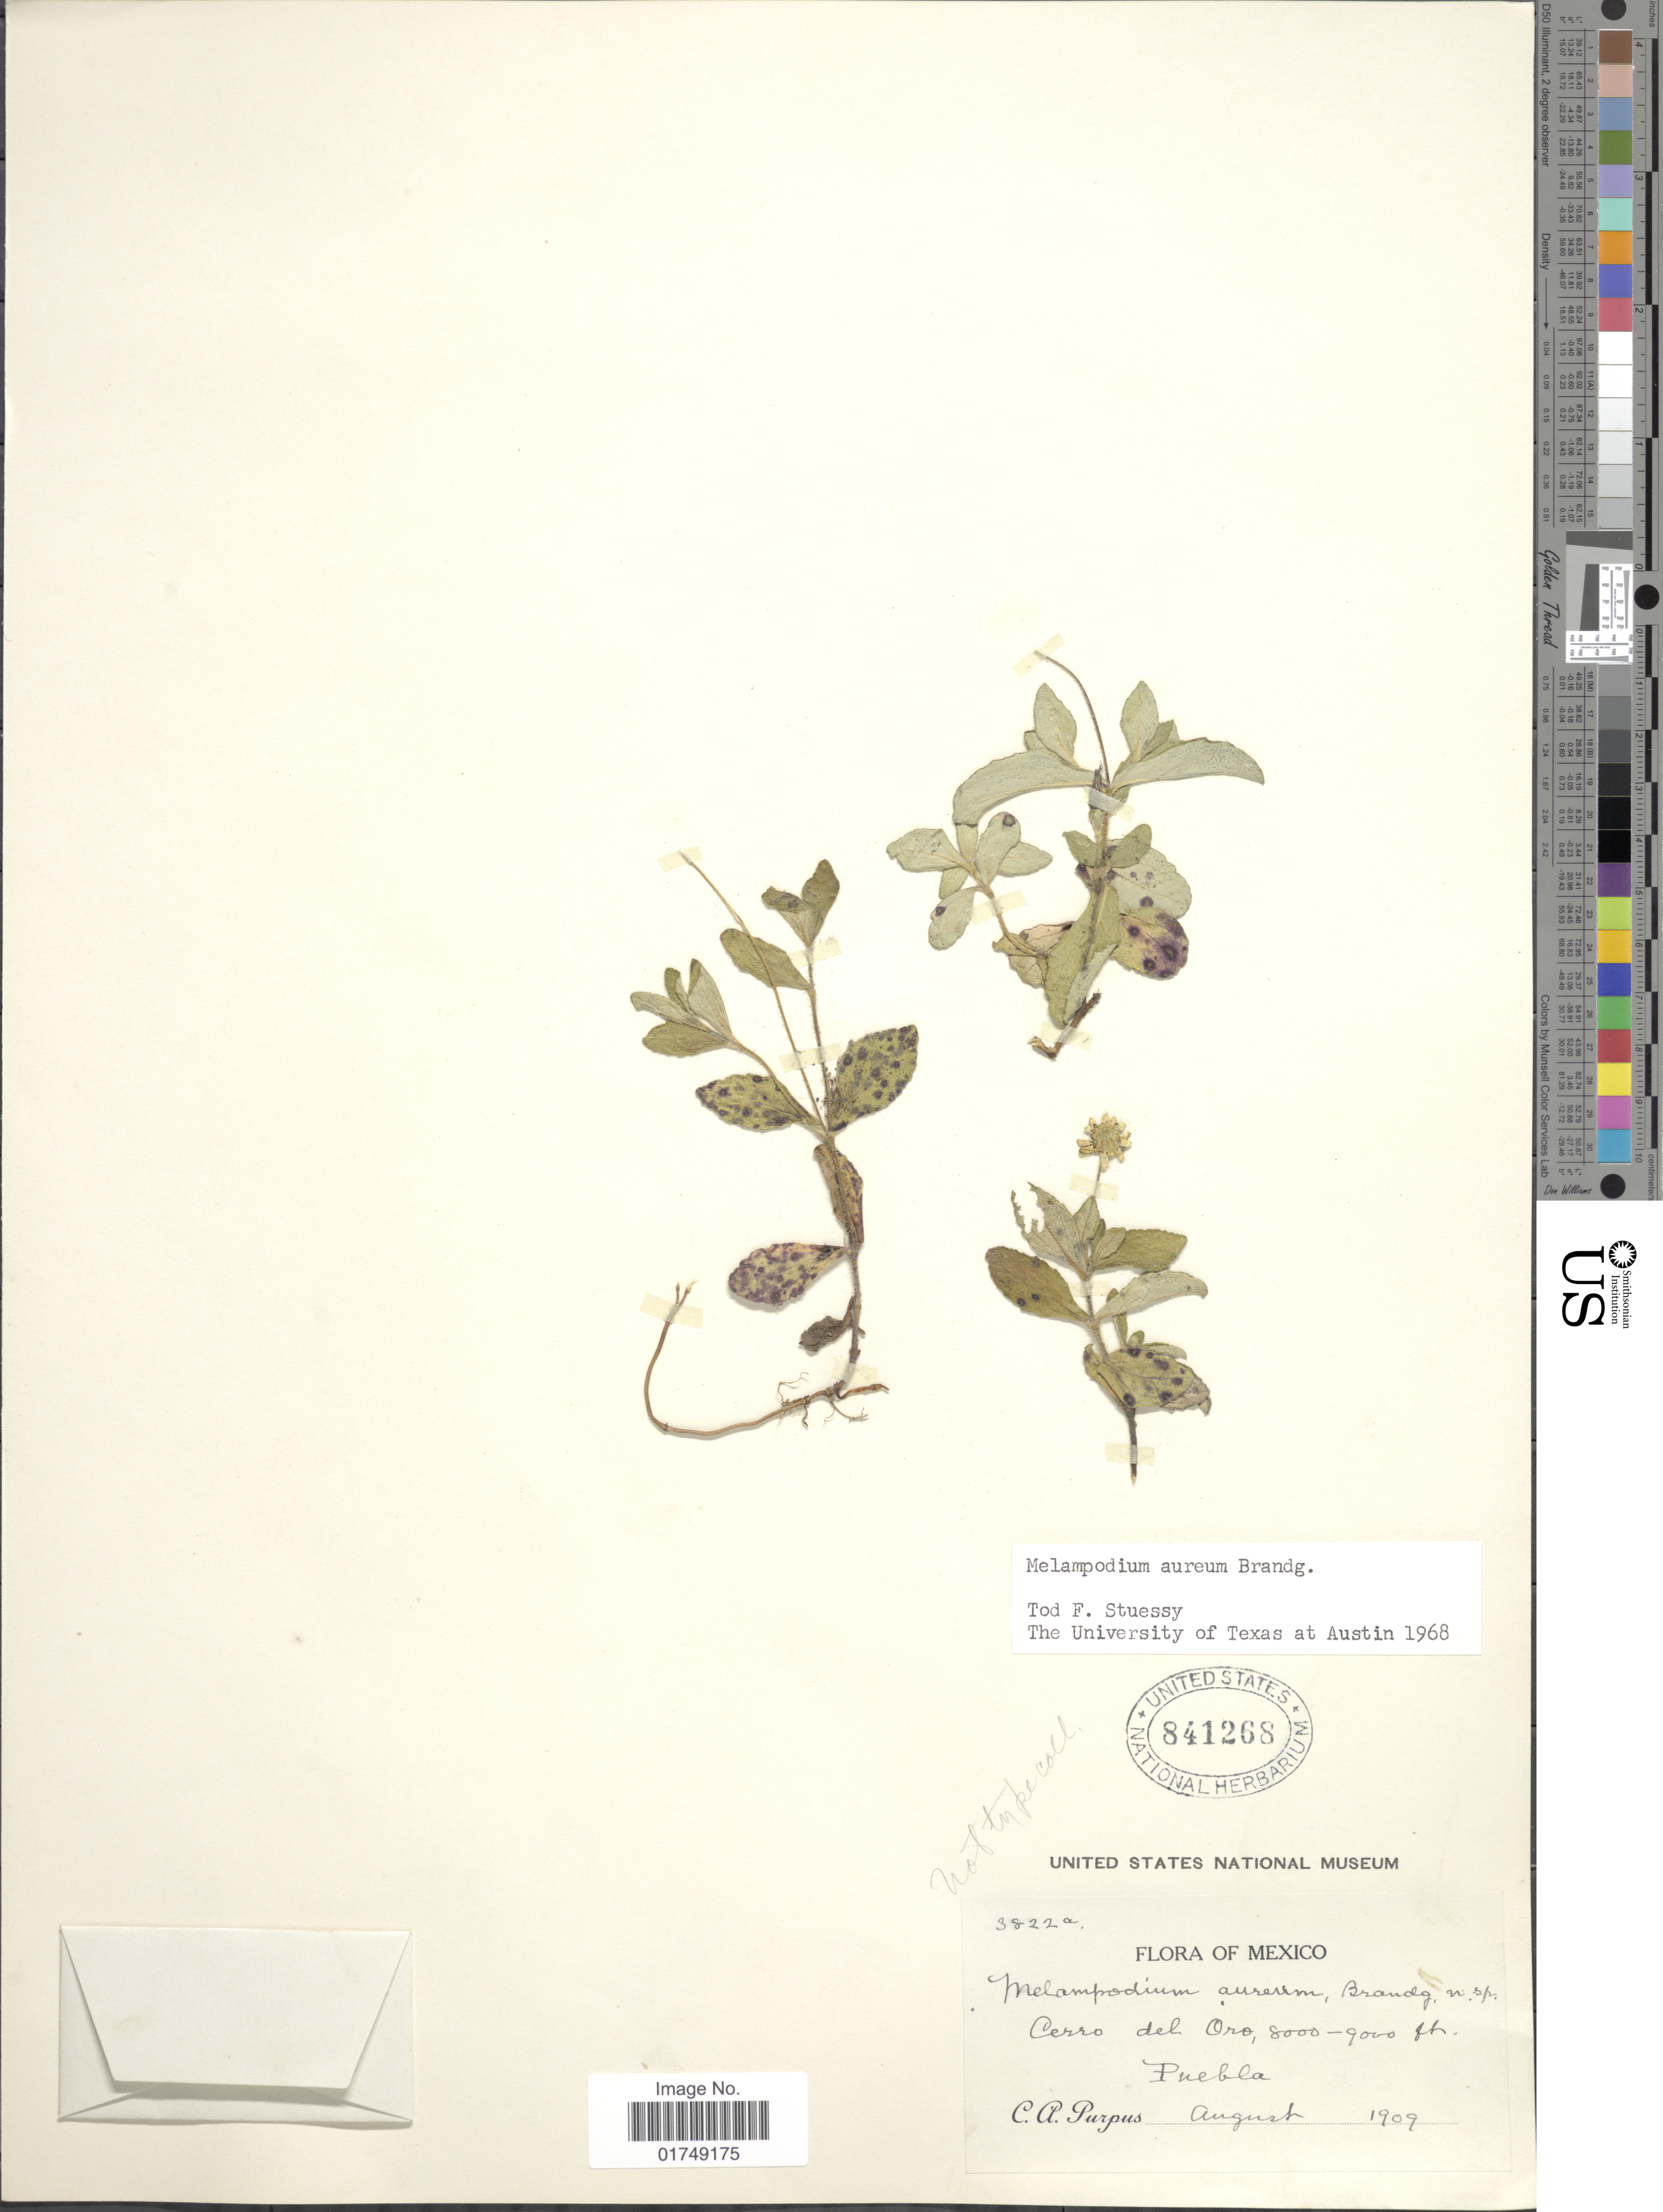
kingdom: Plantae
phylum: Tracheophyta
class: Magnoliopsida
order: Asterales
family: Asteraceae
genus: Melampodium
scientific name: Melampodium aureum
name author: Brandegee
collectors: C. A. Purpus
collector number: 3822a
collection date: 1909-08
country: Mexico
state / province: Puebla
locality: Cerro del Oro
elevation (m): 2438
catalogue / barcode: US 841268